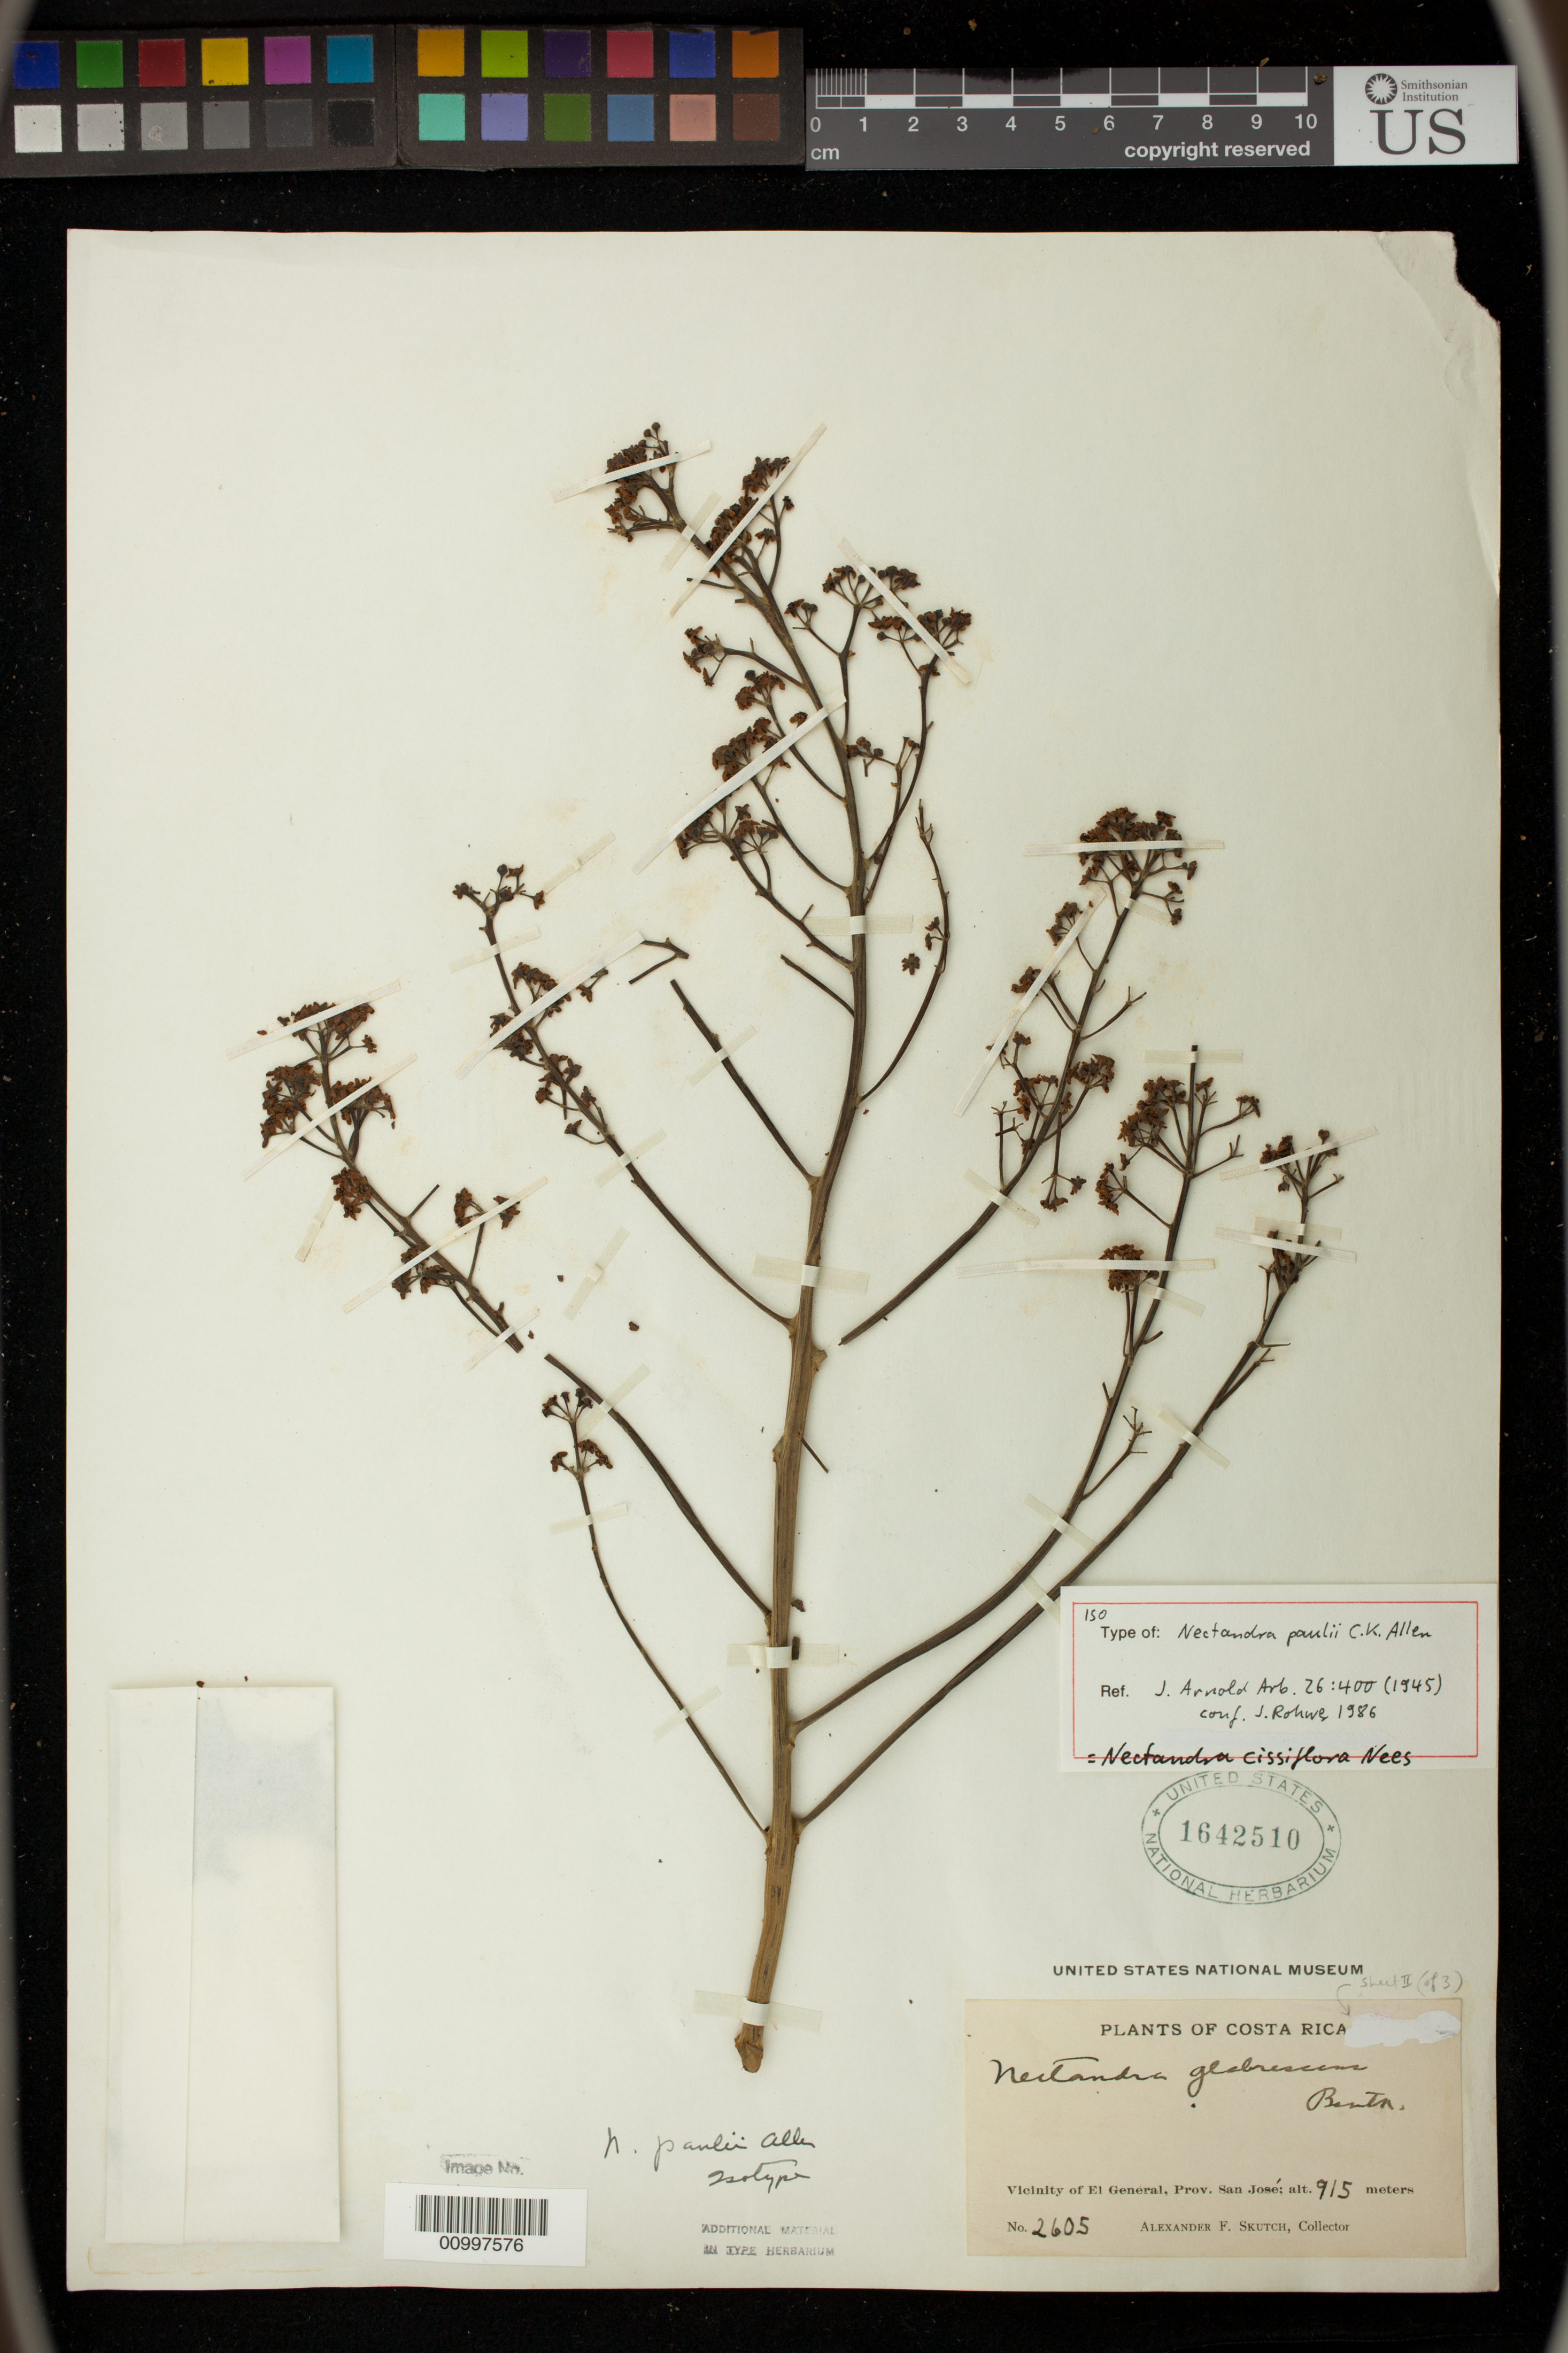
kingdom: Plantae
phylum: Tracheophyta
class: Magnoliopsida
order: Laurales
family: Lauraceae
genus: Nectandra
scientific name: Nectandra paulii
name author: C.K. Allen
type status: Isotype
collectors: A. F. Skutch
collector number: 2605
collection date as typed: Feb 1936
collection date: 1936-02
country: Costa Rica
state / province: San José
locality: Vicinity of El General.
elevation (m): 915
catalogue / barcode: US 1642510